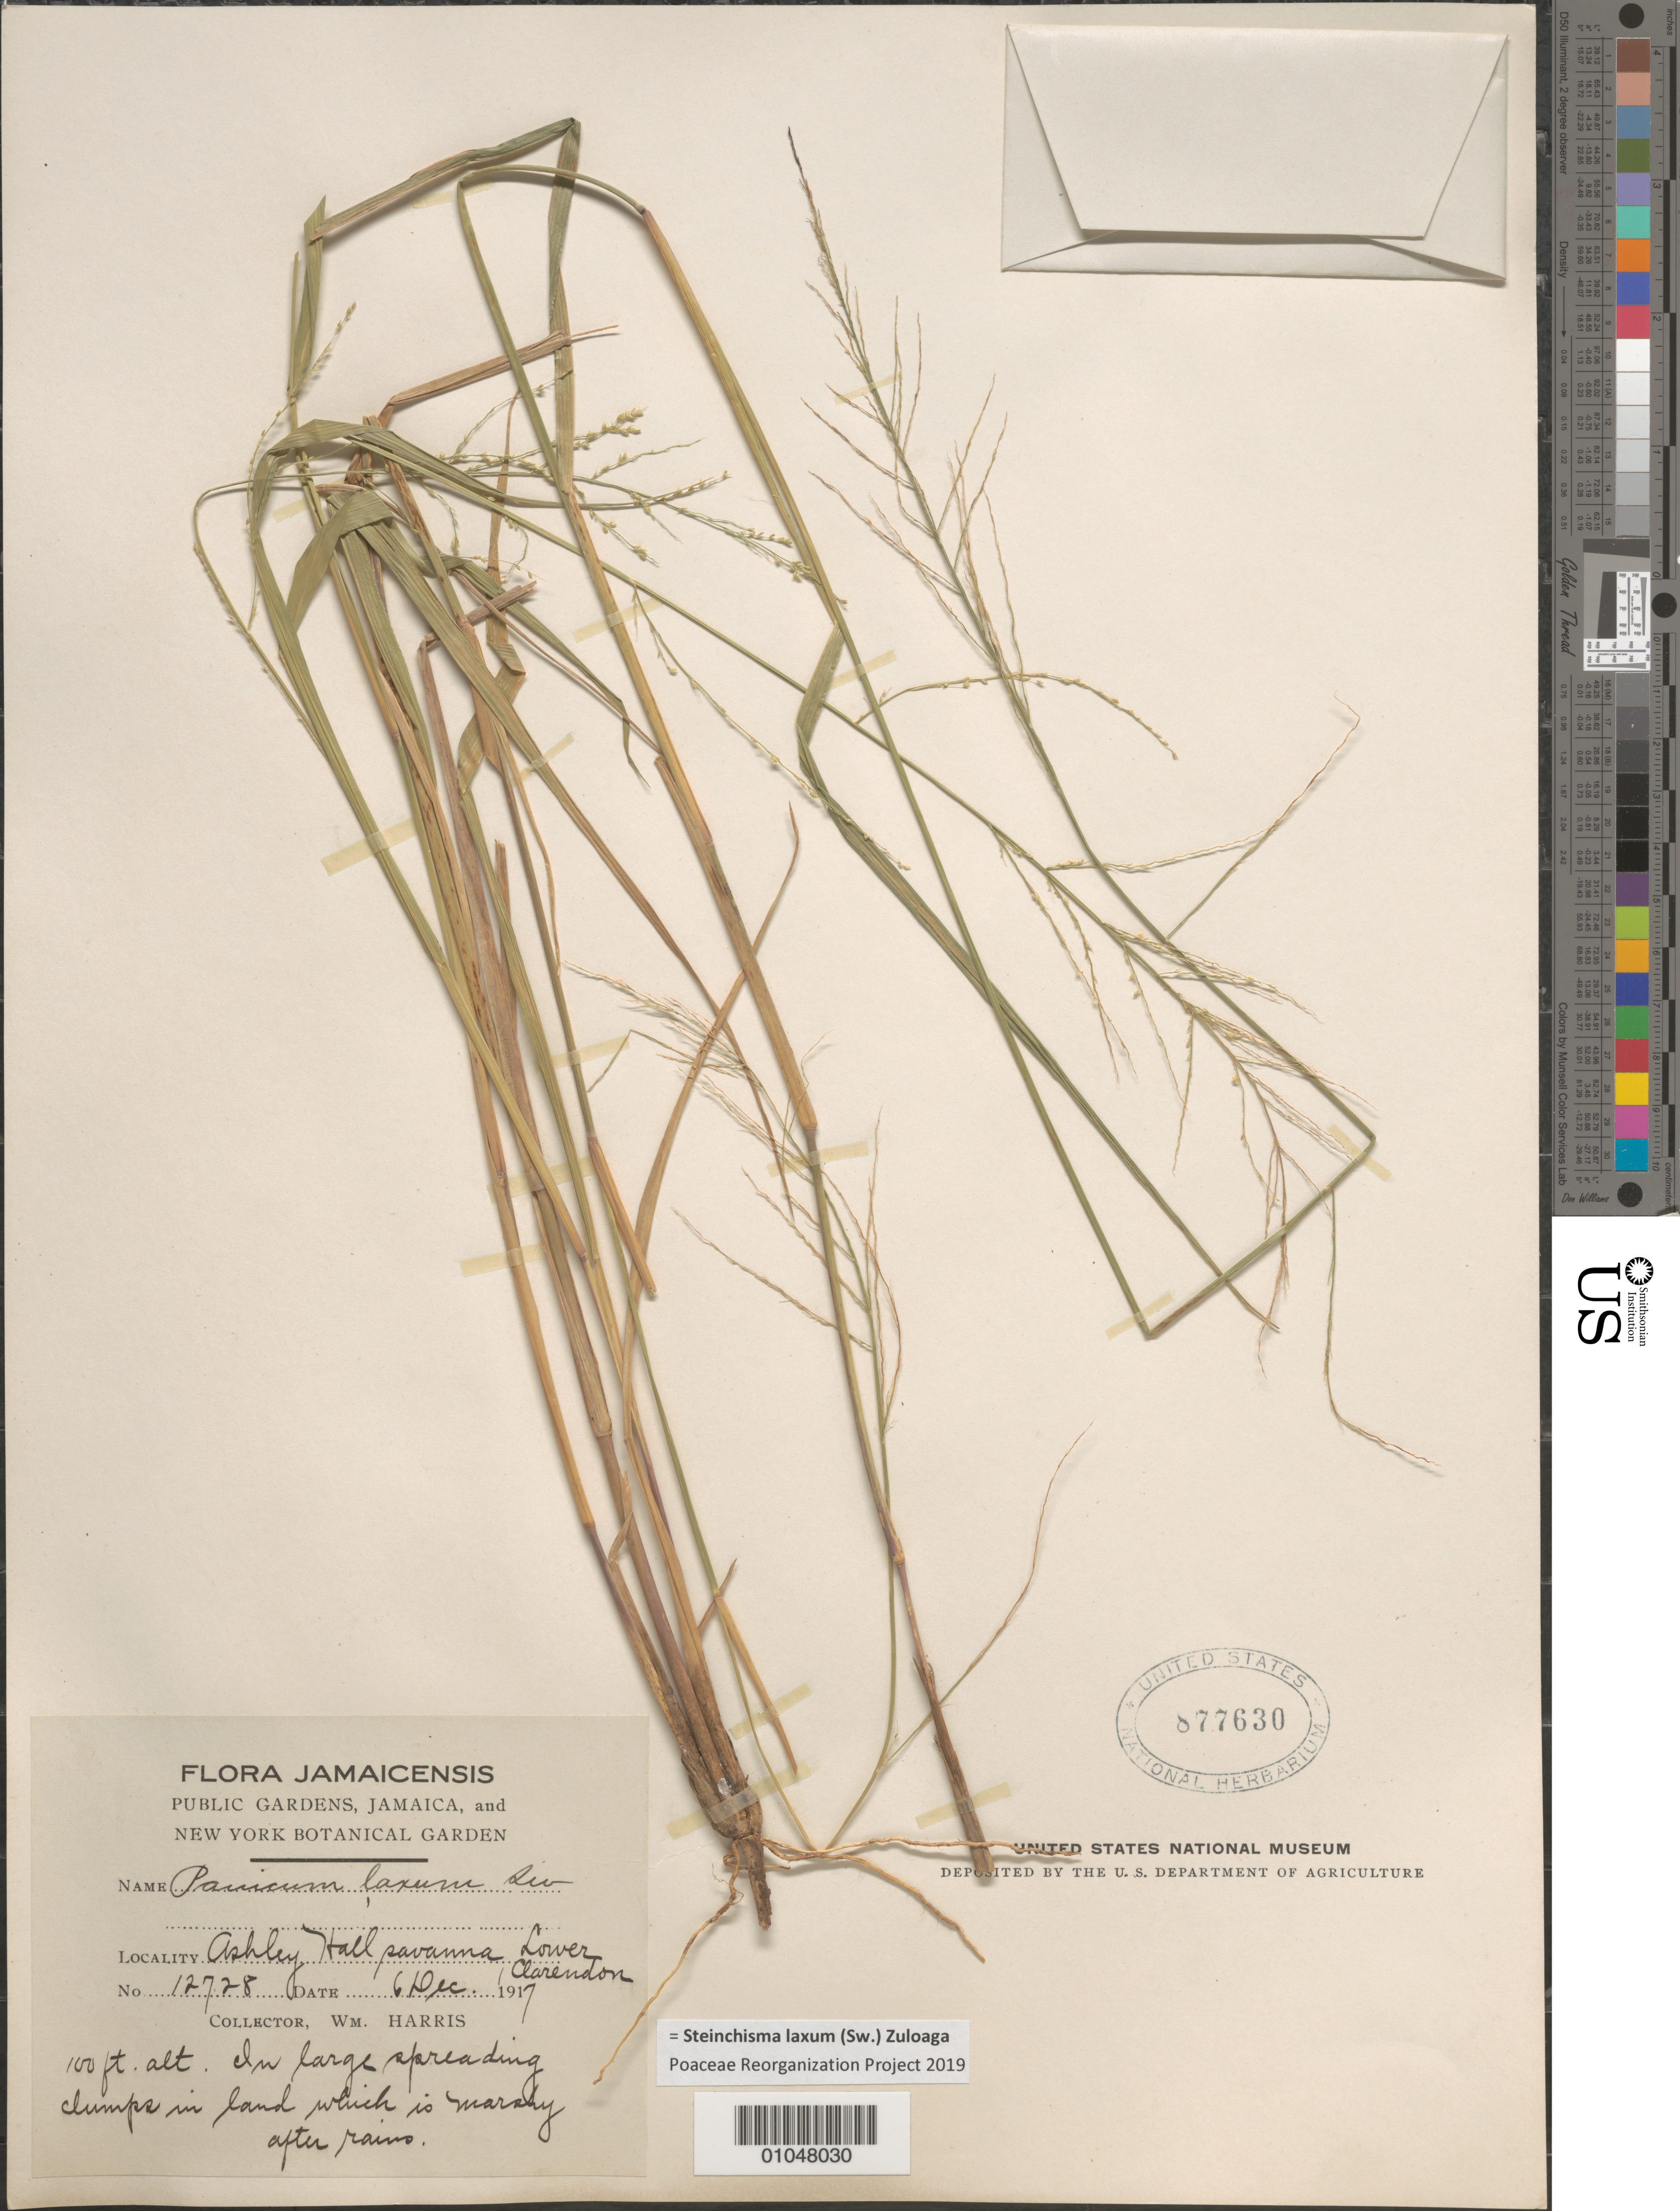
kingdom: Plantae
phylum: Tracheophyta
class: Liliopsida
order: Poales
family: Poaceae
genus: Panicum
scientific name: Panicum laxum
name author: Sw.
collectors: W. Harris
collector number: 12728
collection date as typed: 06 Dec 1917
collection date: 1917-12-06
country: Jamaica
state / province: Clarendon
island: Jamaica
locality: Ashley Hall, savanna in Lower Clarendon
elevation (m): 30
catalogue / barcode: US 877630